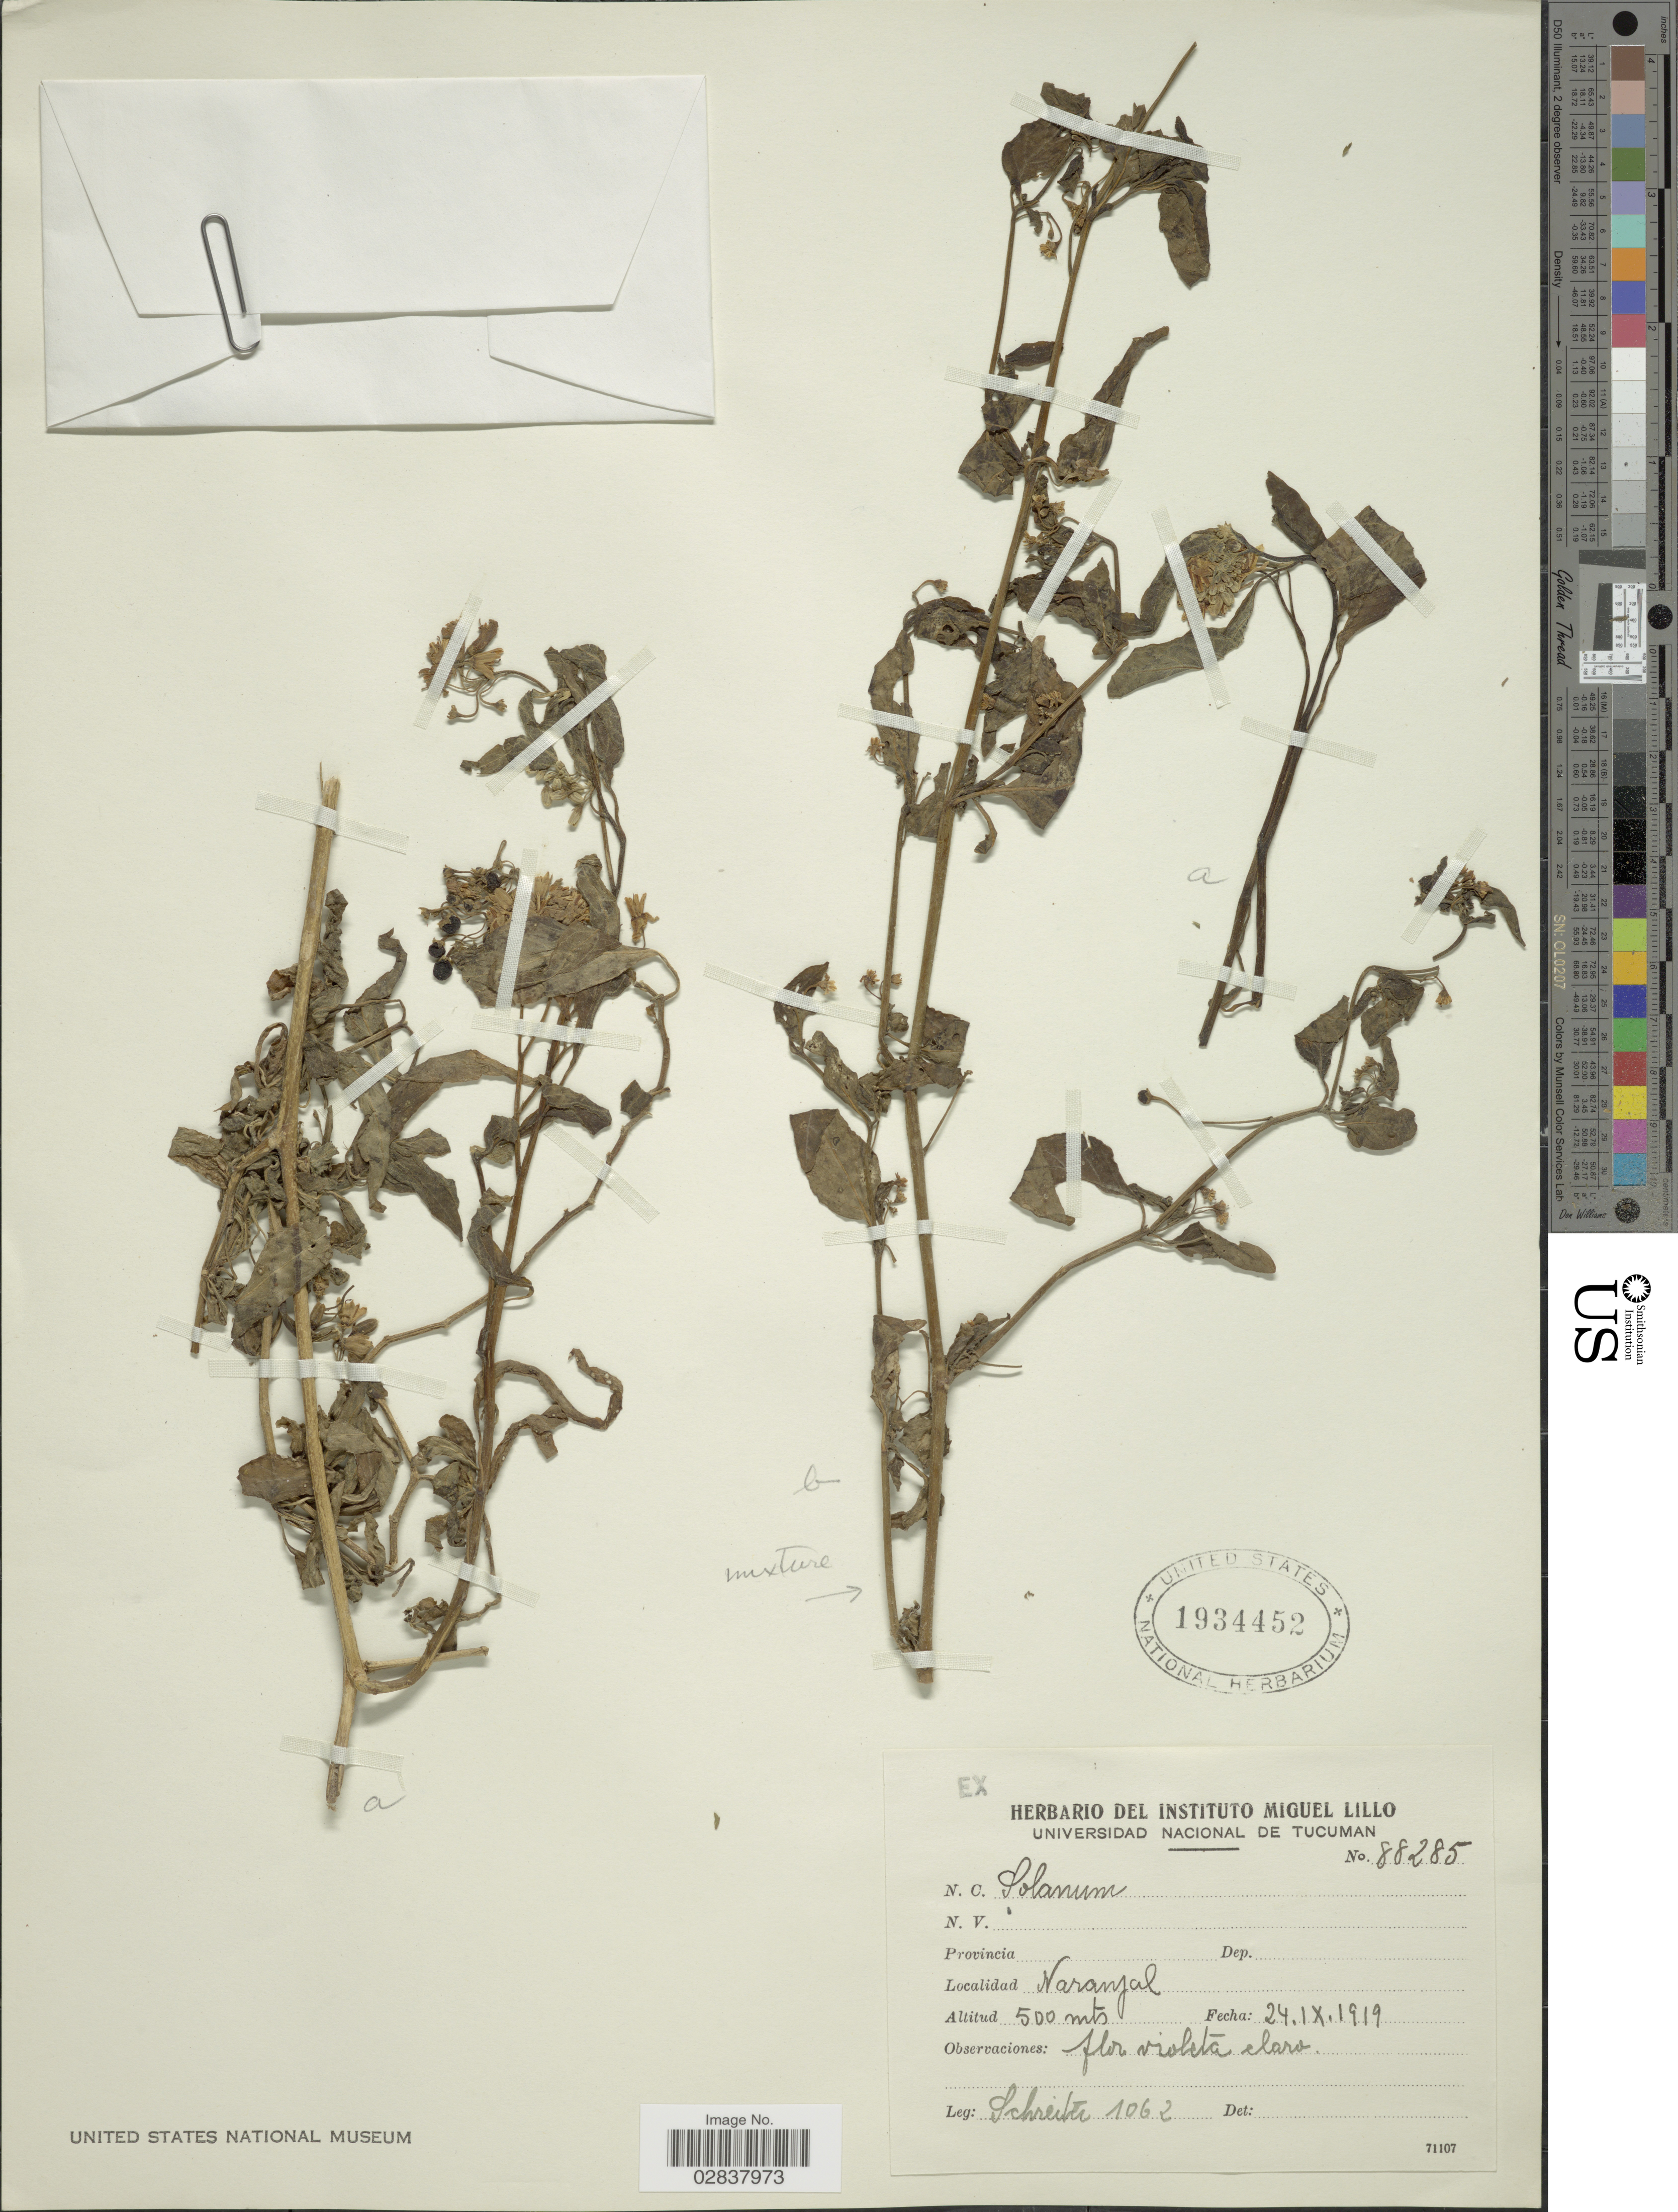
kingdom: Plantae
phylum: Tracheophyta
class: Magnoliopsida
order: Solanales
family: Solanaceae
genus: Solanum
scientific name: Solanum aloysiifolium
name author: Dunal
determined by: Knapp, S. D.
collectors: -. Schreiter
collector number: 1062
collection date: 1919-09-24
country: Ecuador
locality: Naranjal.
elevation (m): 500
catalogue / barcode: US 1934452